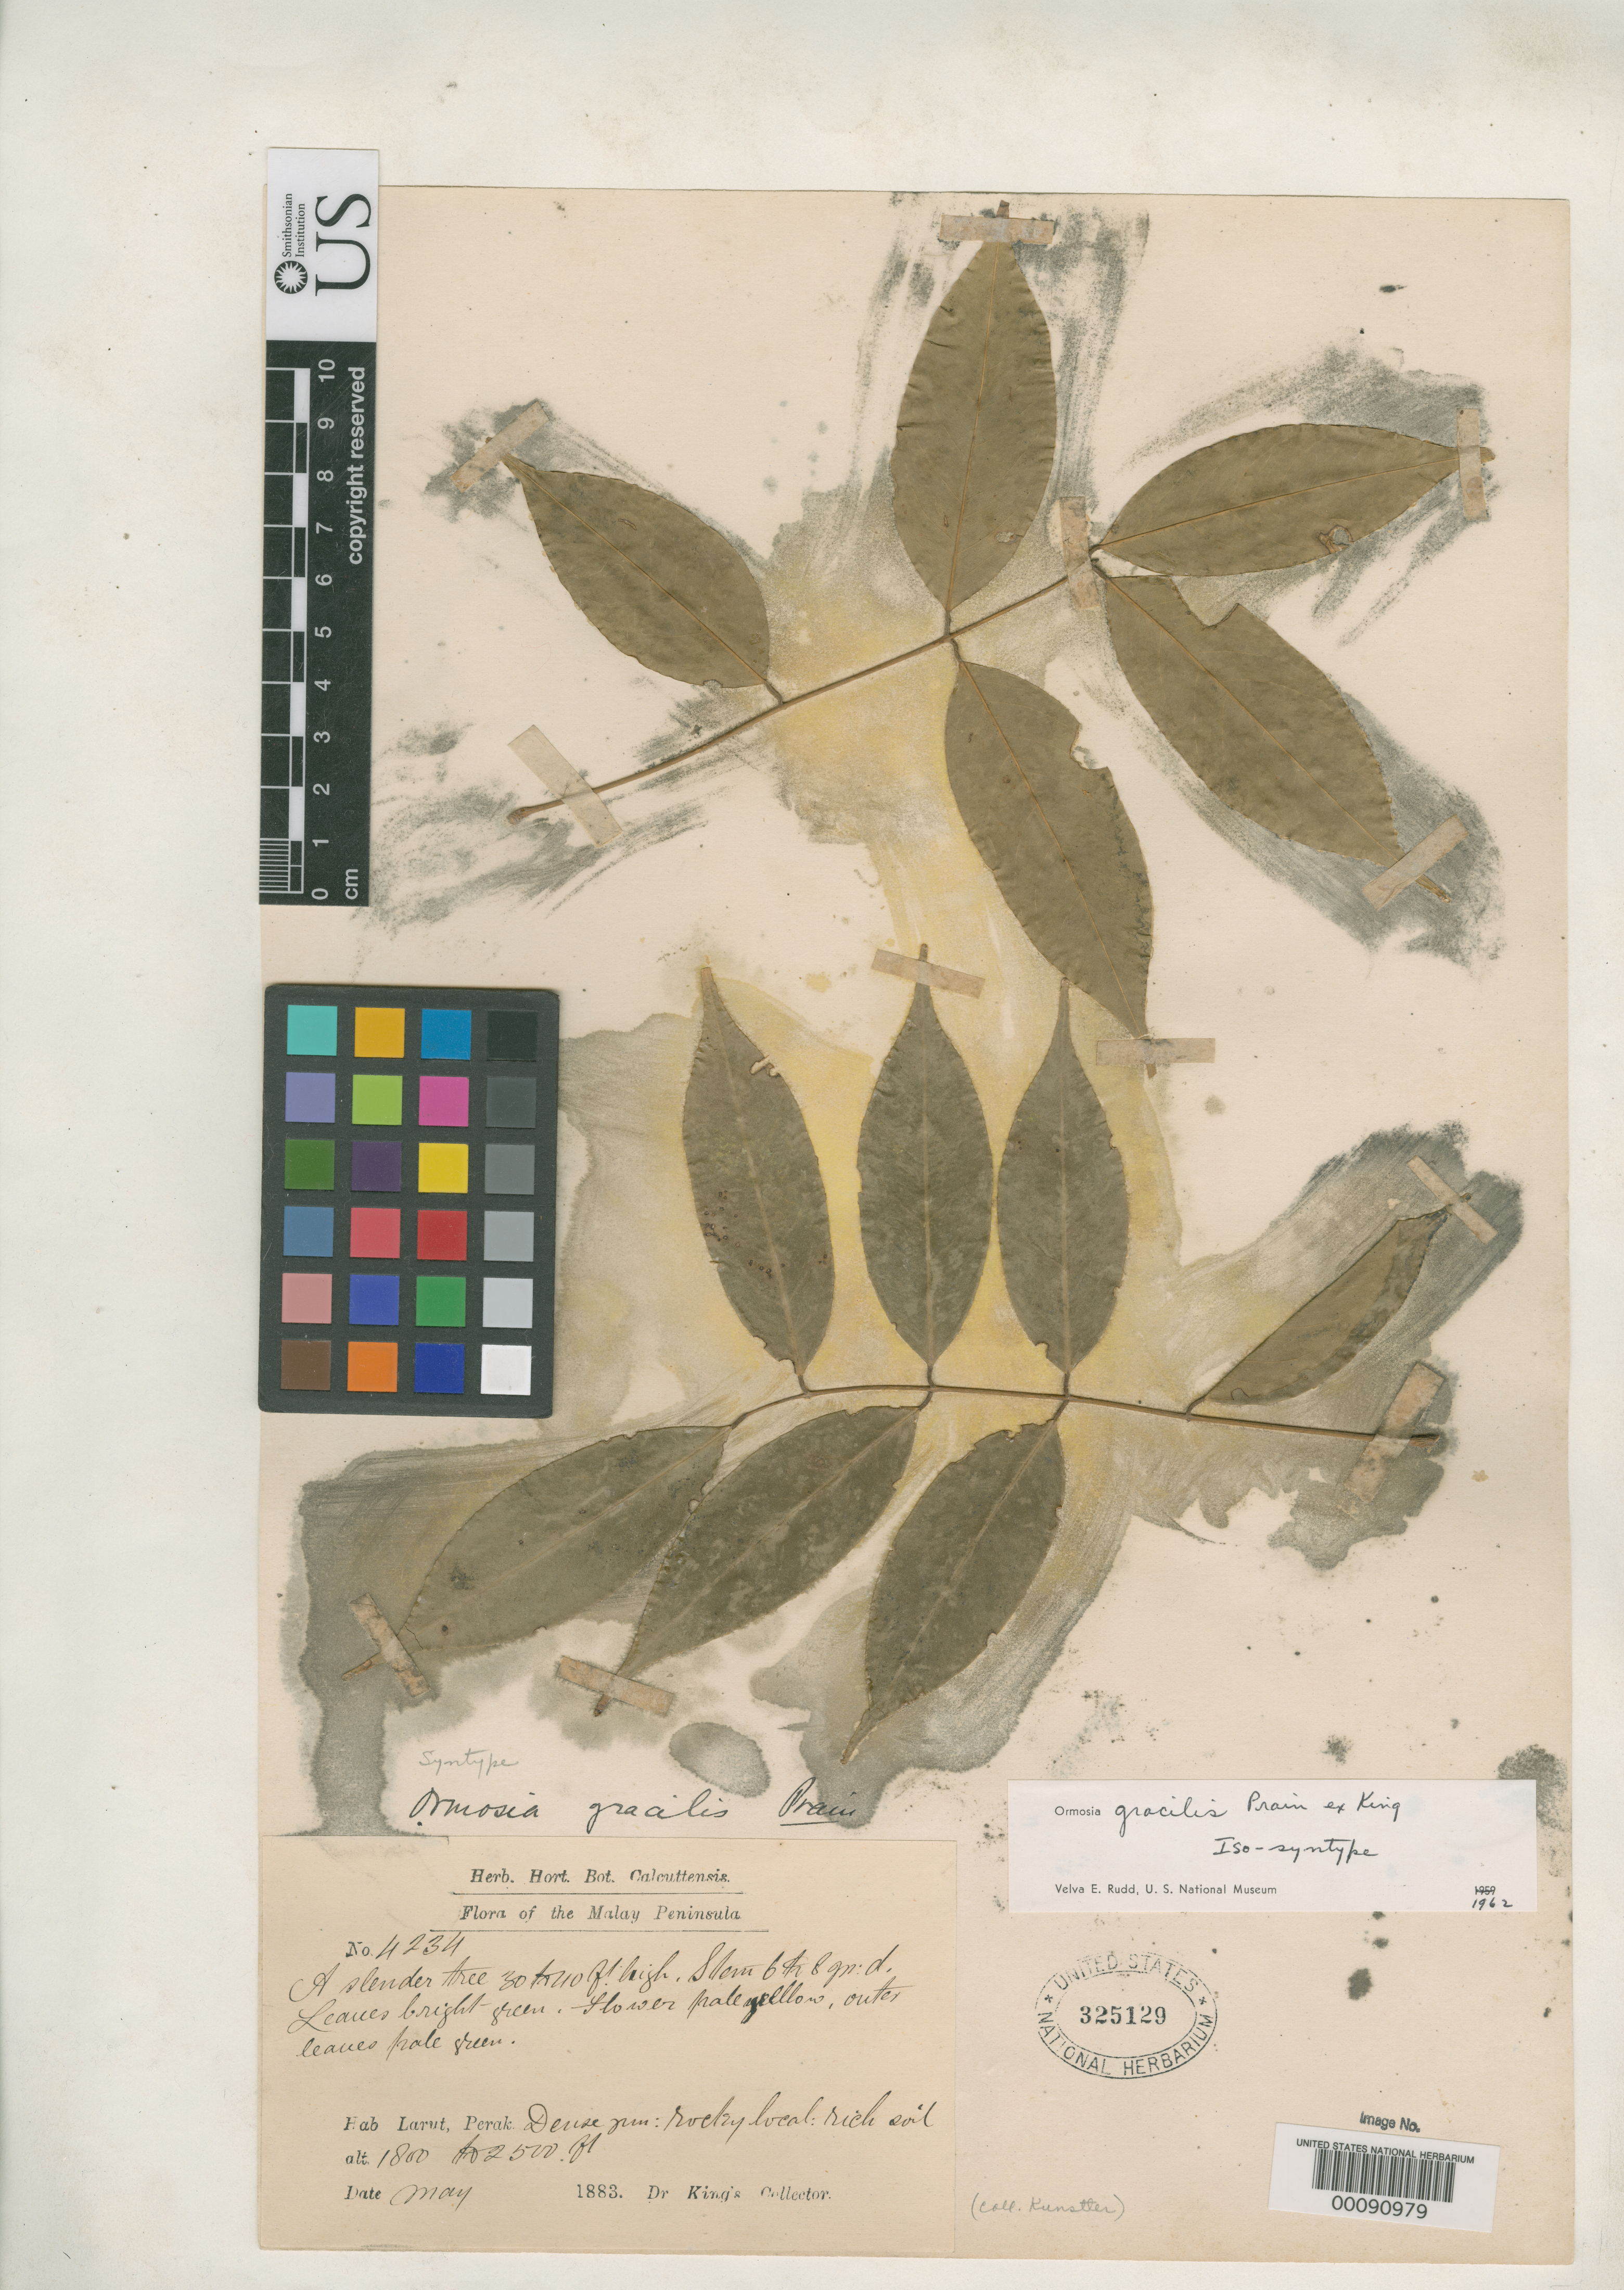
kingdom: Plantae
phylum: Tracheophyta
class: Magnoliopsida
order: Fabales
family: Fabaceae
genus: Ormosia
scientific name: Ormosia gracilis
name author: Prain in King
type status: Syntype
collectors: H. Kunstler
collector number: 4234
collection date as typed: May 1883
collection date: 1883-05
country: Malaysia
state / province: Perak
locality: Larut. [Malay Peninsula]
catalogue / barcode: US 325129